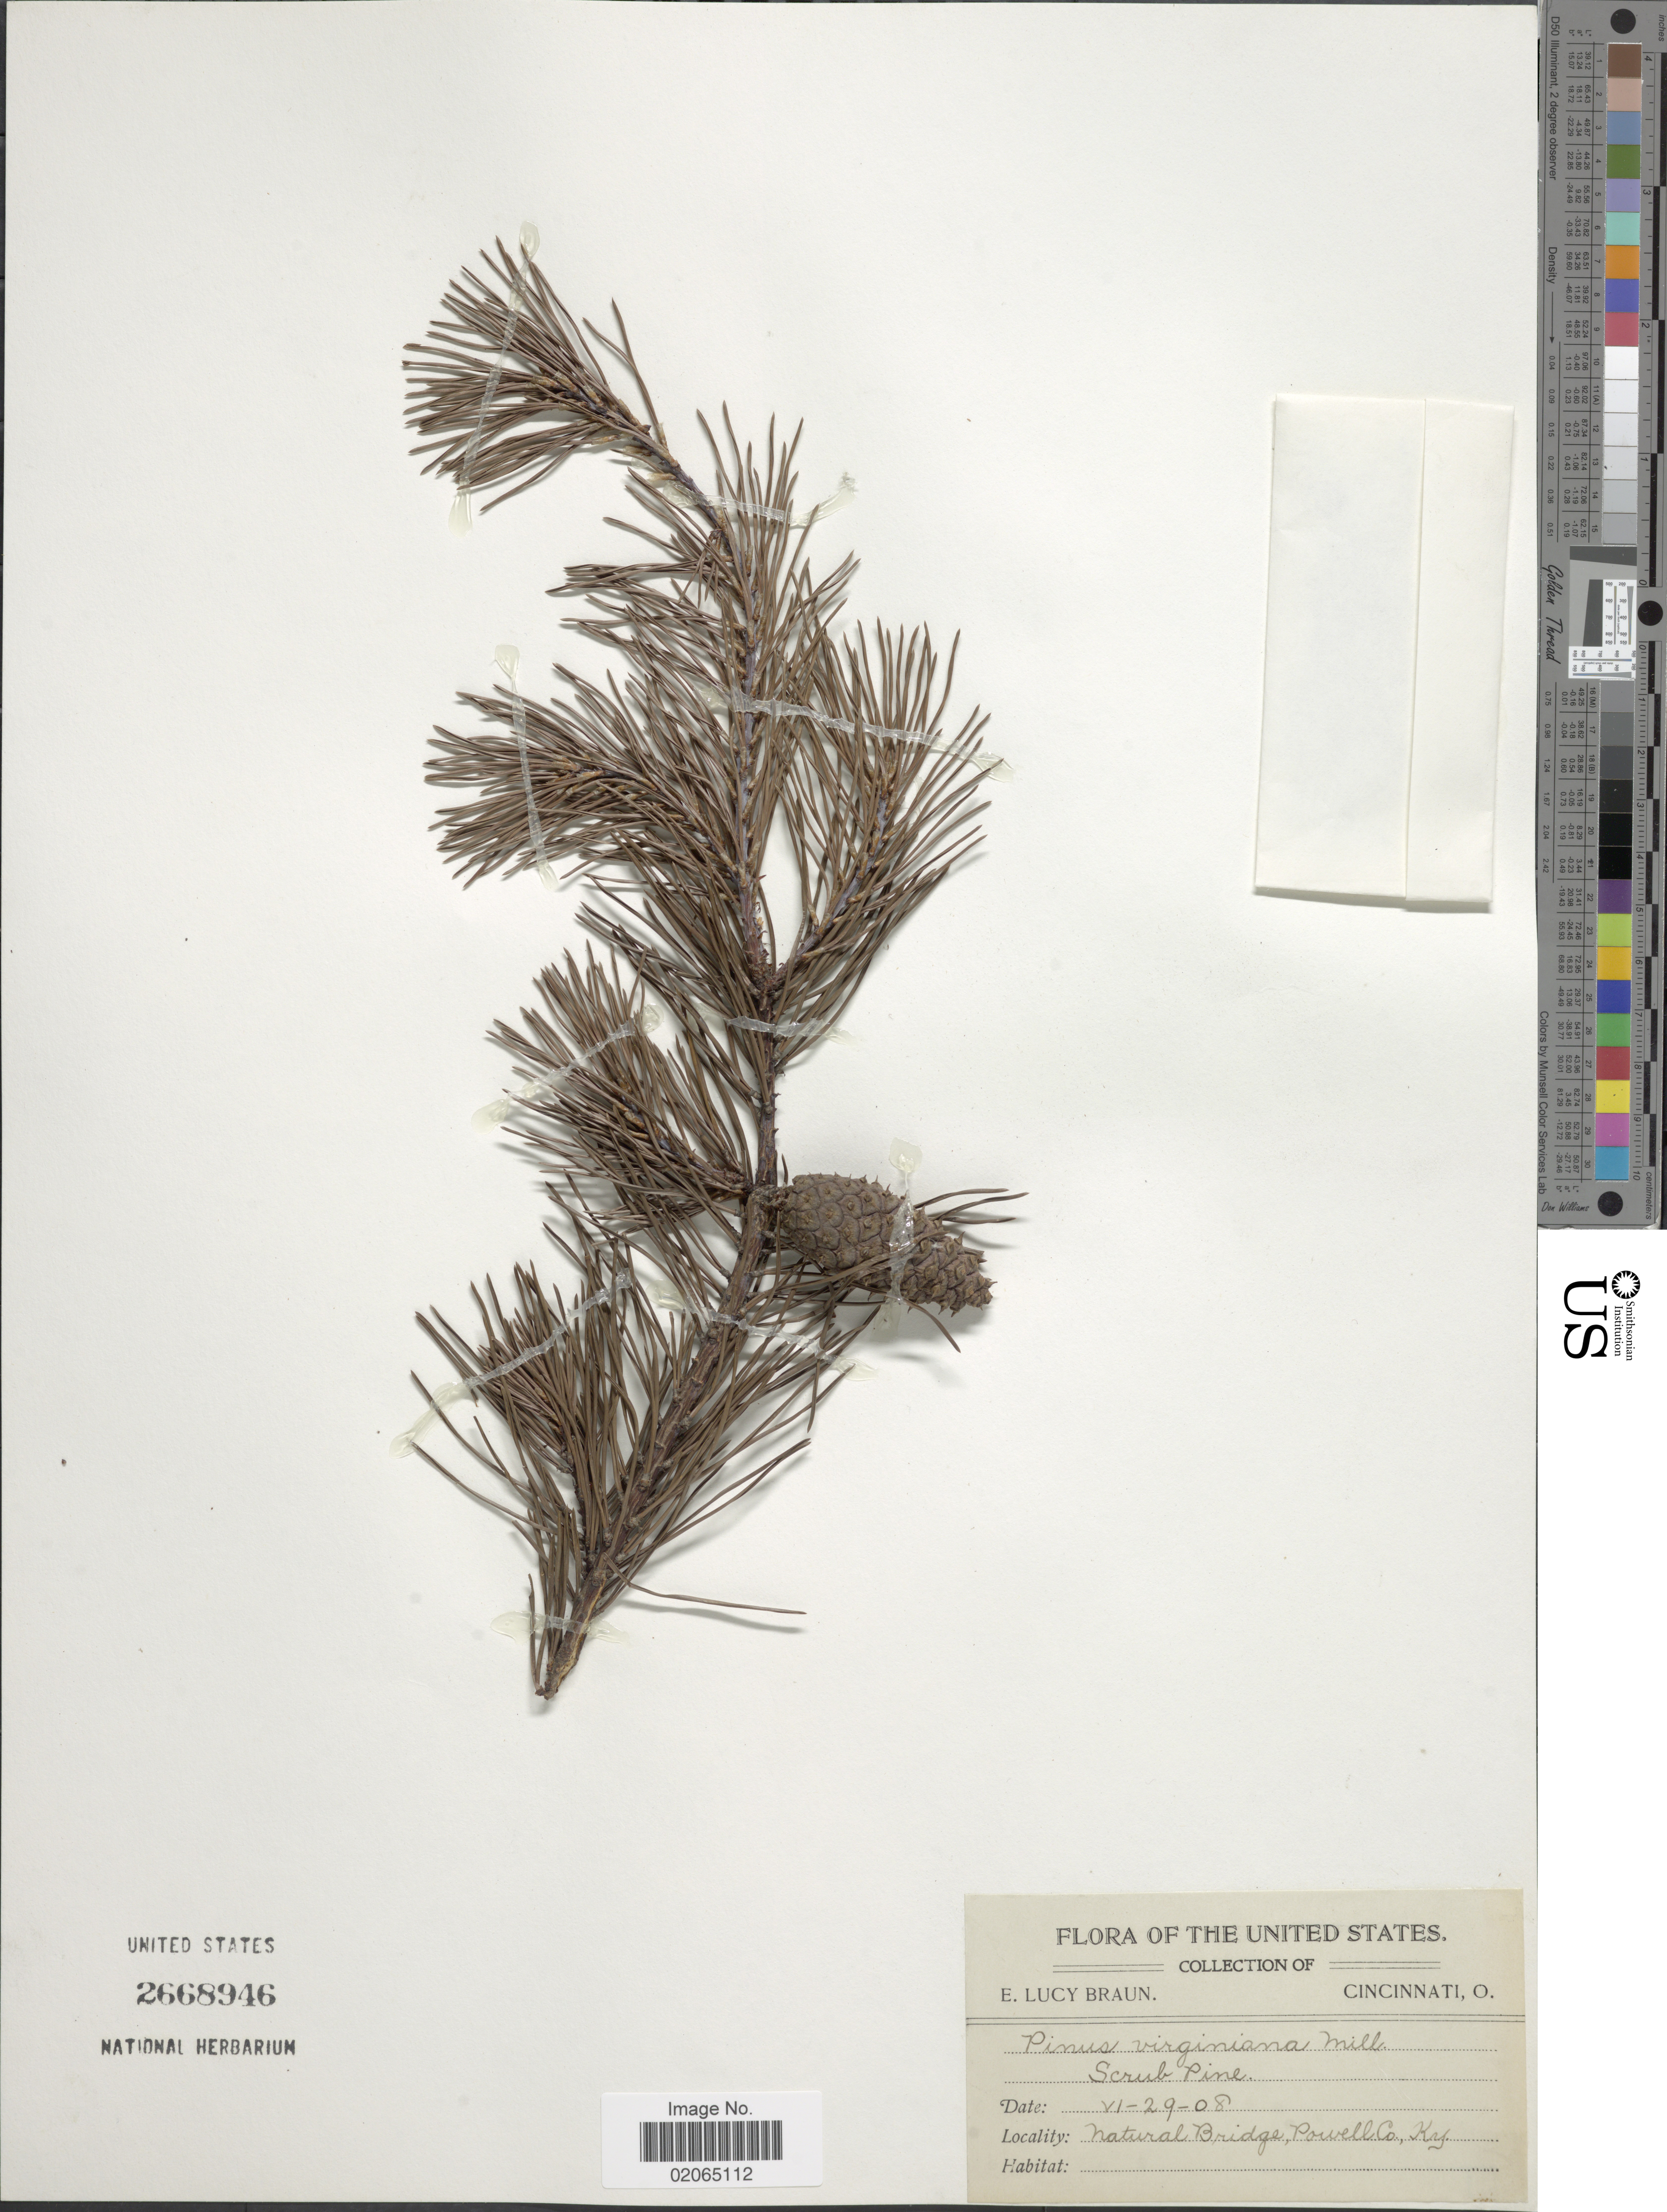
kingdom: Plantae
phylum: Tracheophyta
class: Pinopsida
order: Pinales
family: Pinaceae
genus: Pinus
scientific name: Pinus virginiana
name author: Mill.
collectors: E. L. Braun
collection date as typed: Transcribed d/m/y: 29/6/8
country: United States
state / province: Kentucky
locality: Natural Brisge, Powell Co.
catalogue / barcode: US 2668946